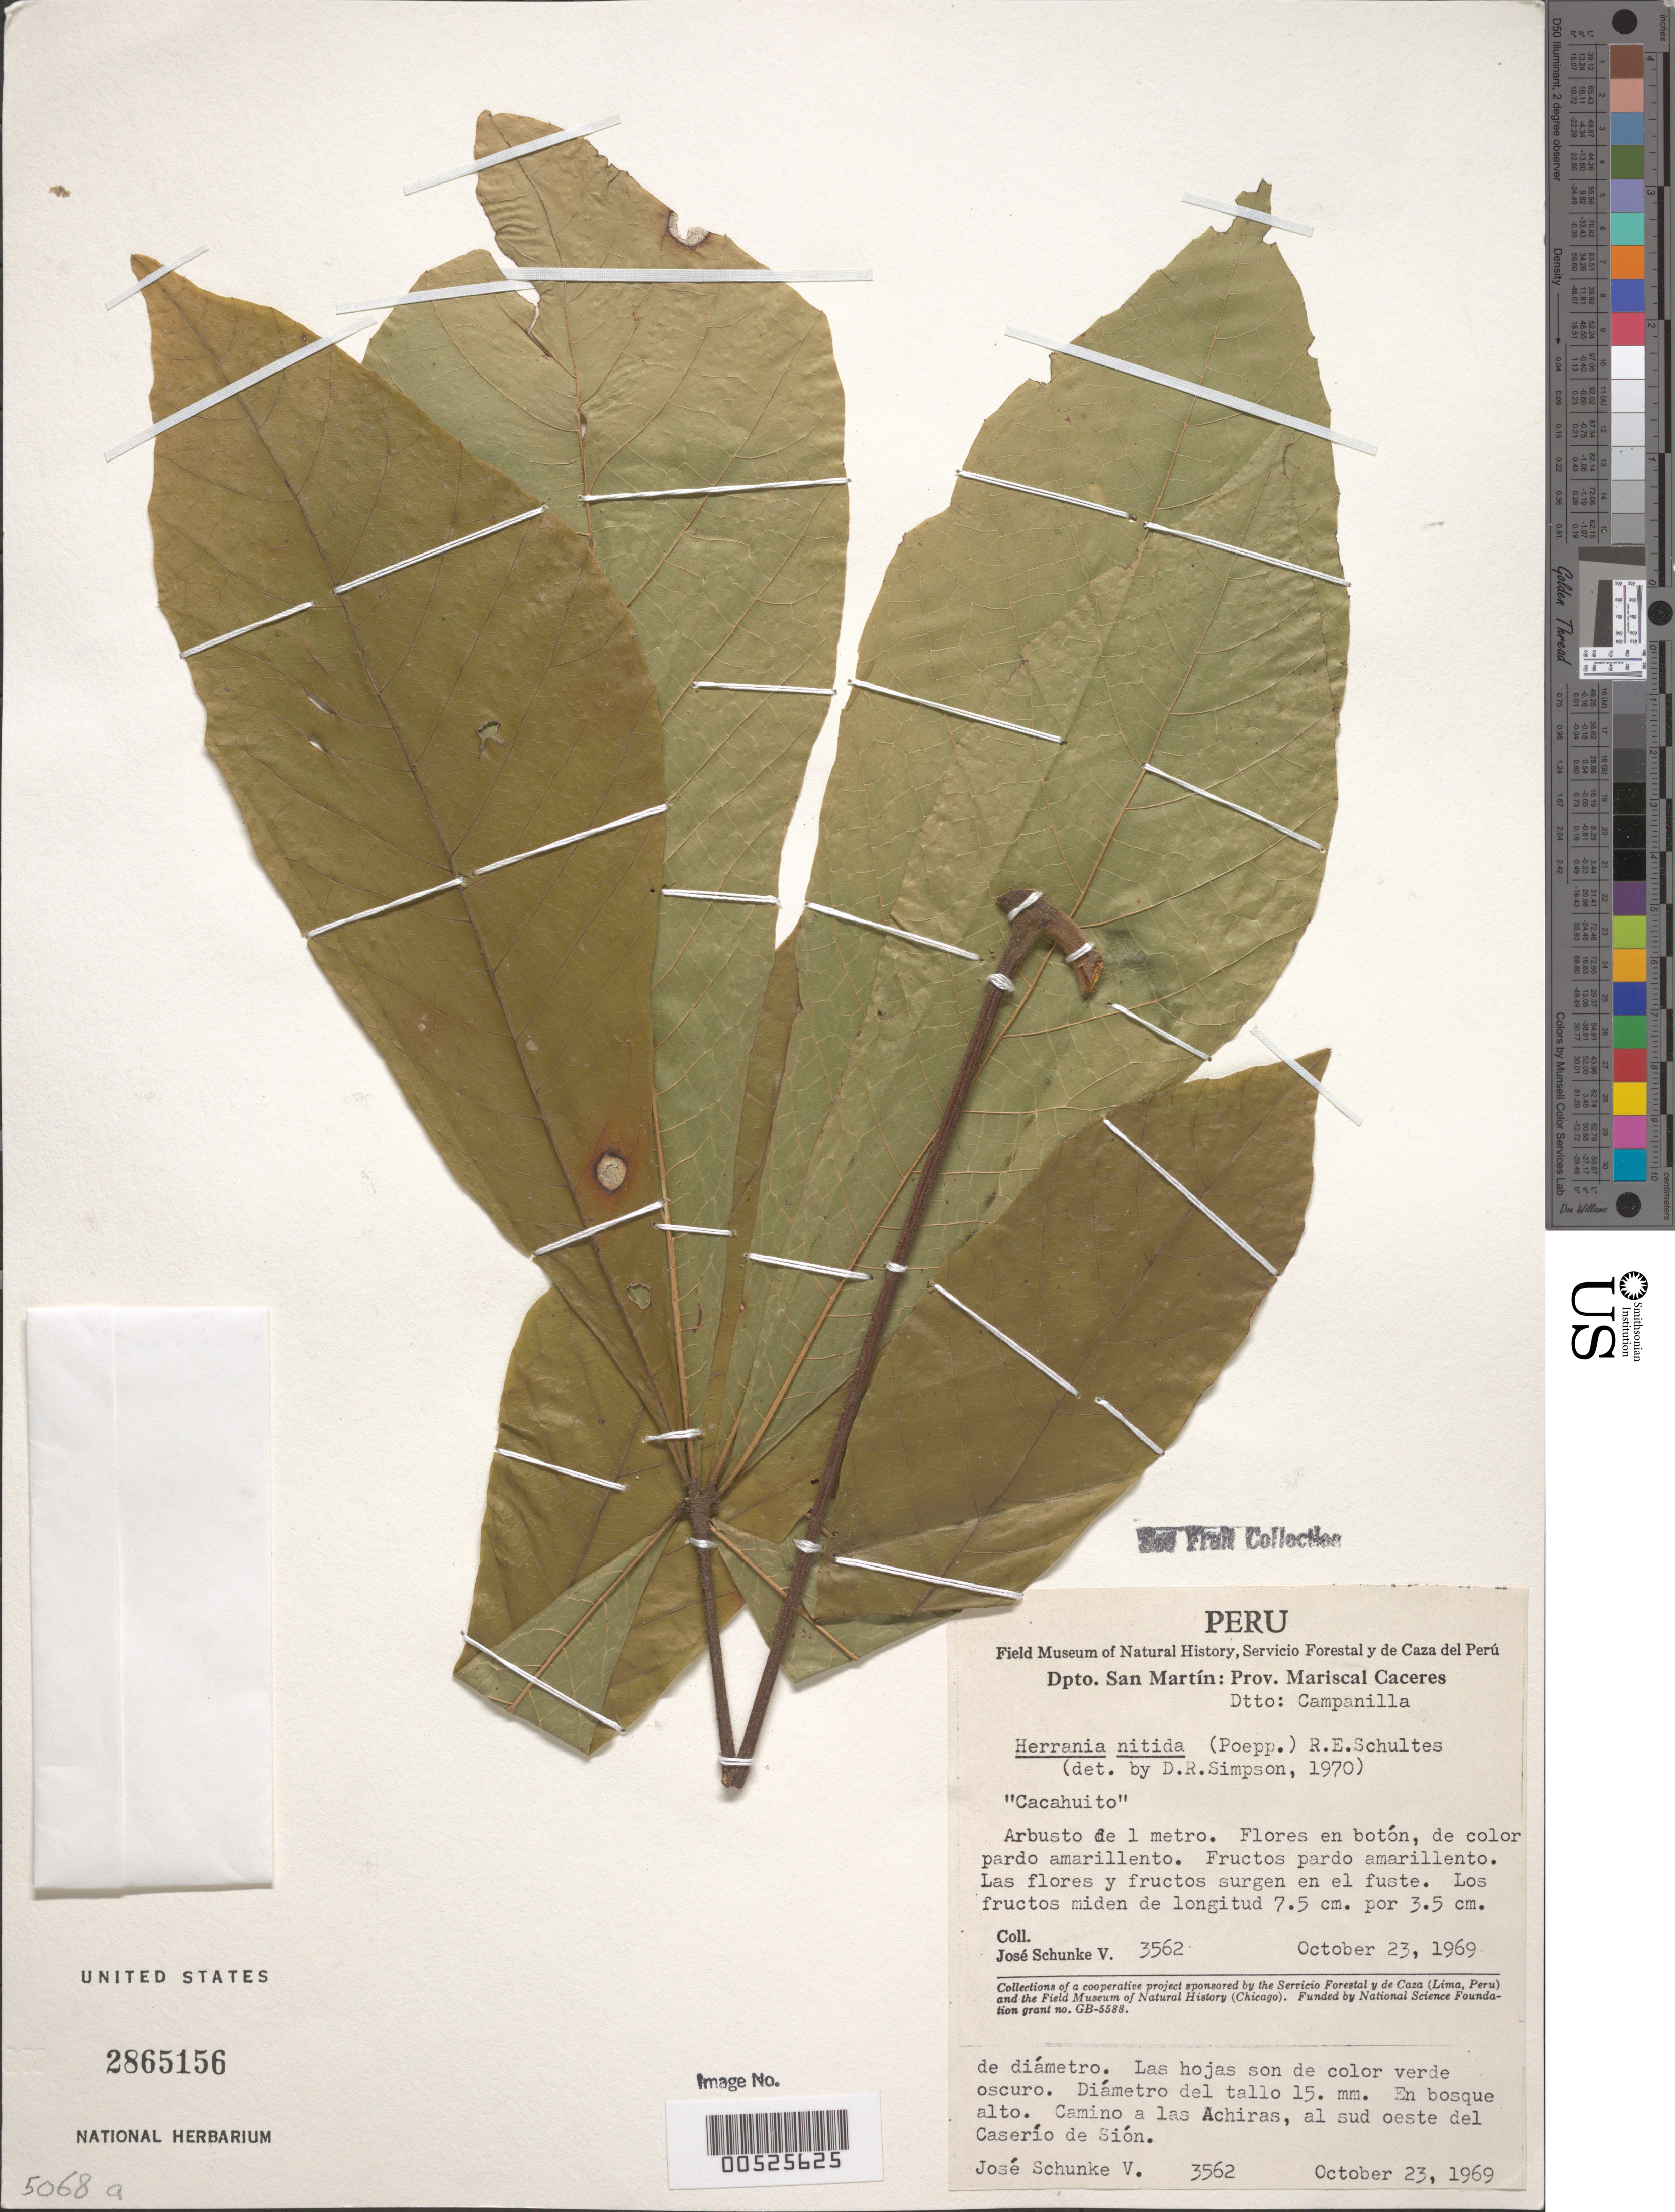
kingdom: Plantae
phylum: Tracheophyta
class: Magnoliopsida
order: Malvales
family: Malvaceae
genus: Herrania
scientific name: Herrania nitida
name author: (Poepp.) R.E. Schult.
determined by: Simpson, D. R.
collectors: J. Schunke Vigo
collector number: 3562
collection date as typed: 23 Oct 1969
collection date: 1969-10-23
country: Peru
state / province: San Martín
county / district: Mariscal Cáceres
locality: Camino a las Achiras, al SE del Caserío de Sión: Dtto Campanilla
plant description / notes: Common name: Cacahuito; SEE BULKY FRUIT COLLECTION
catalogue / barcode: US 2865156